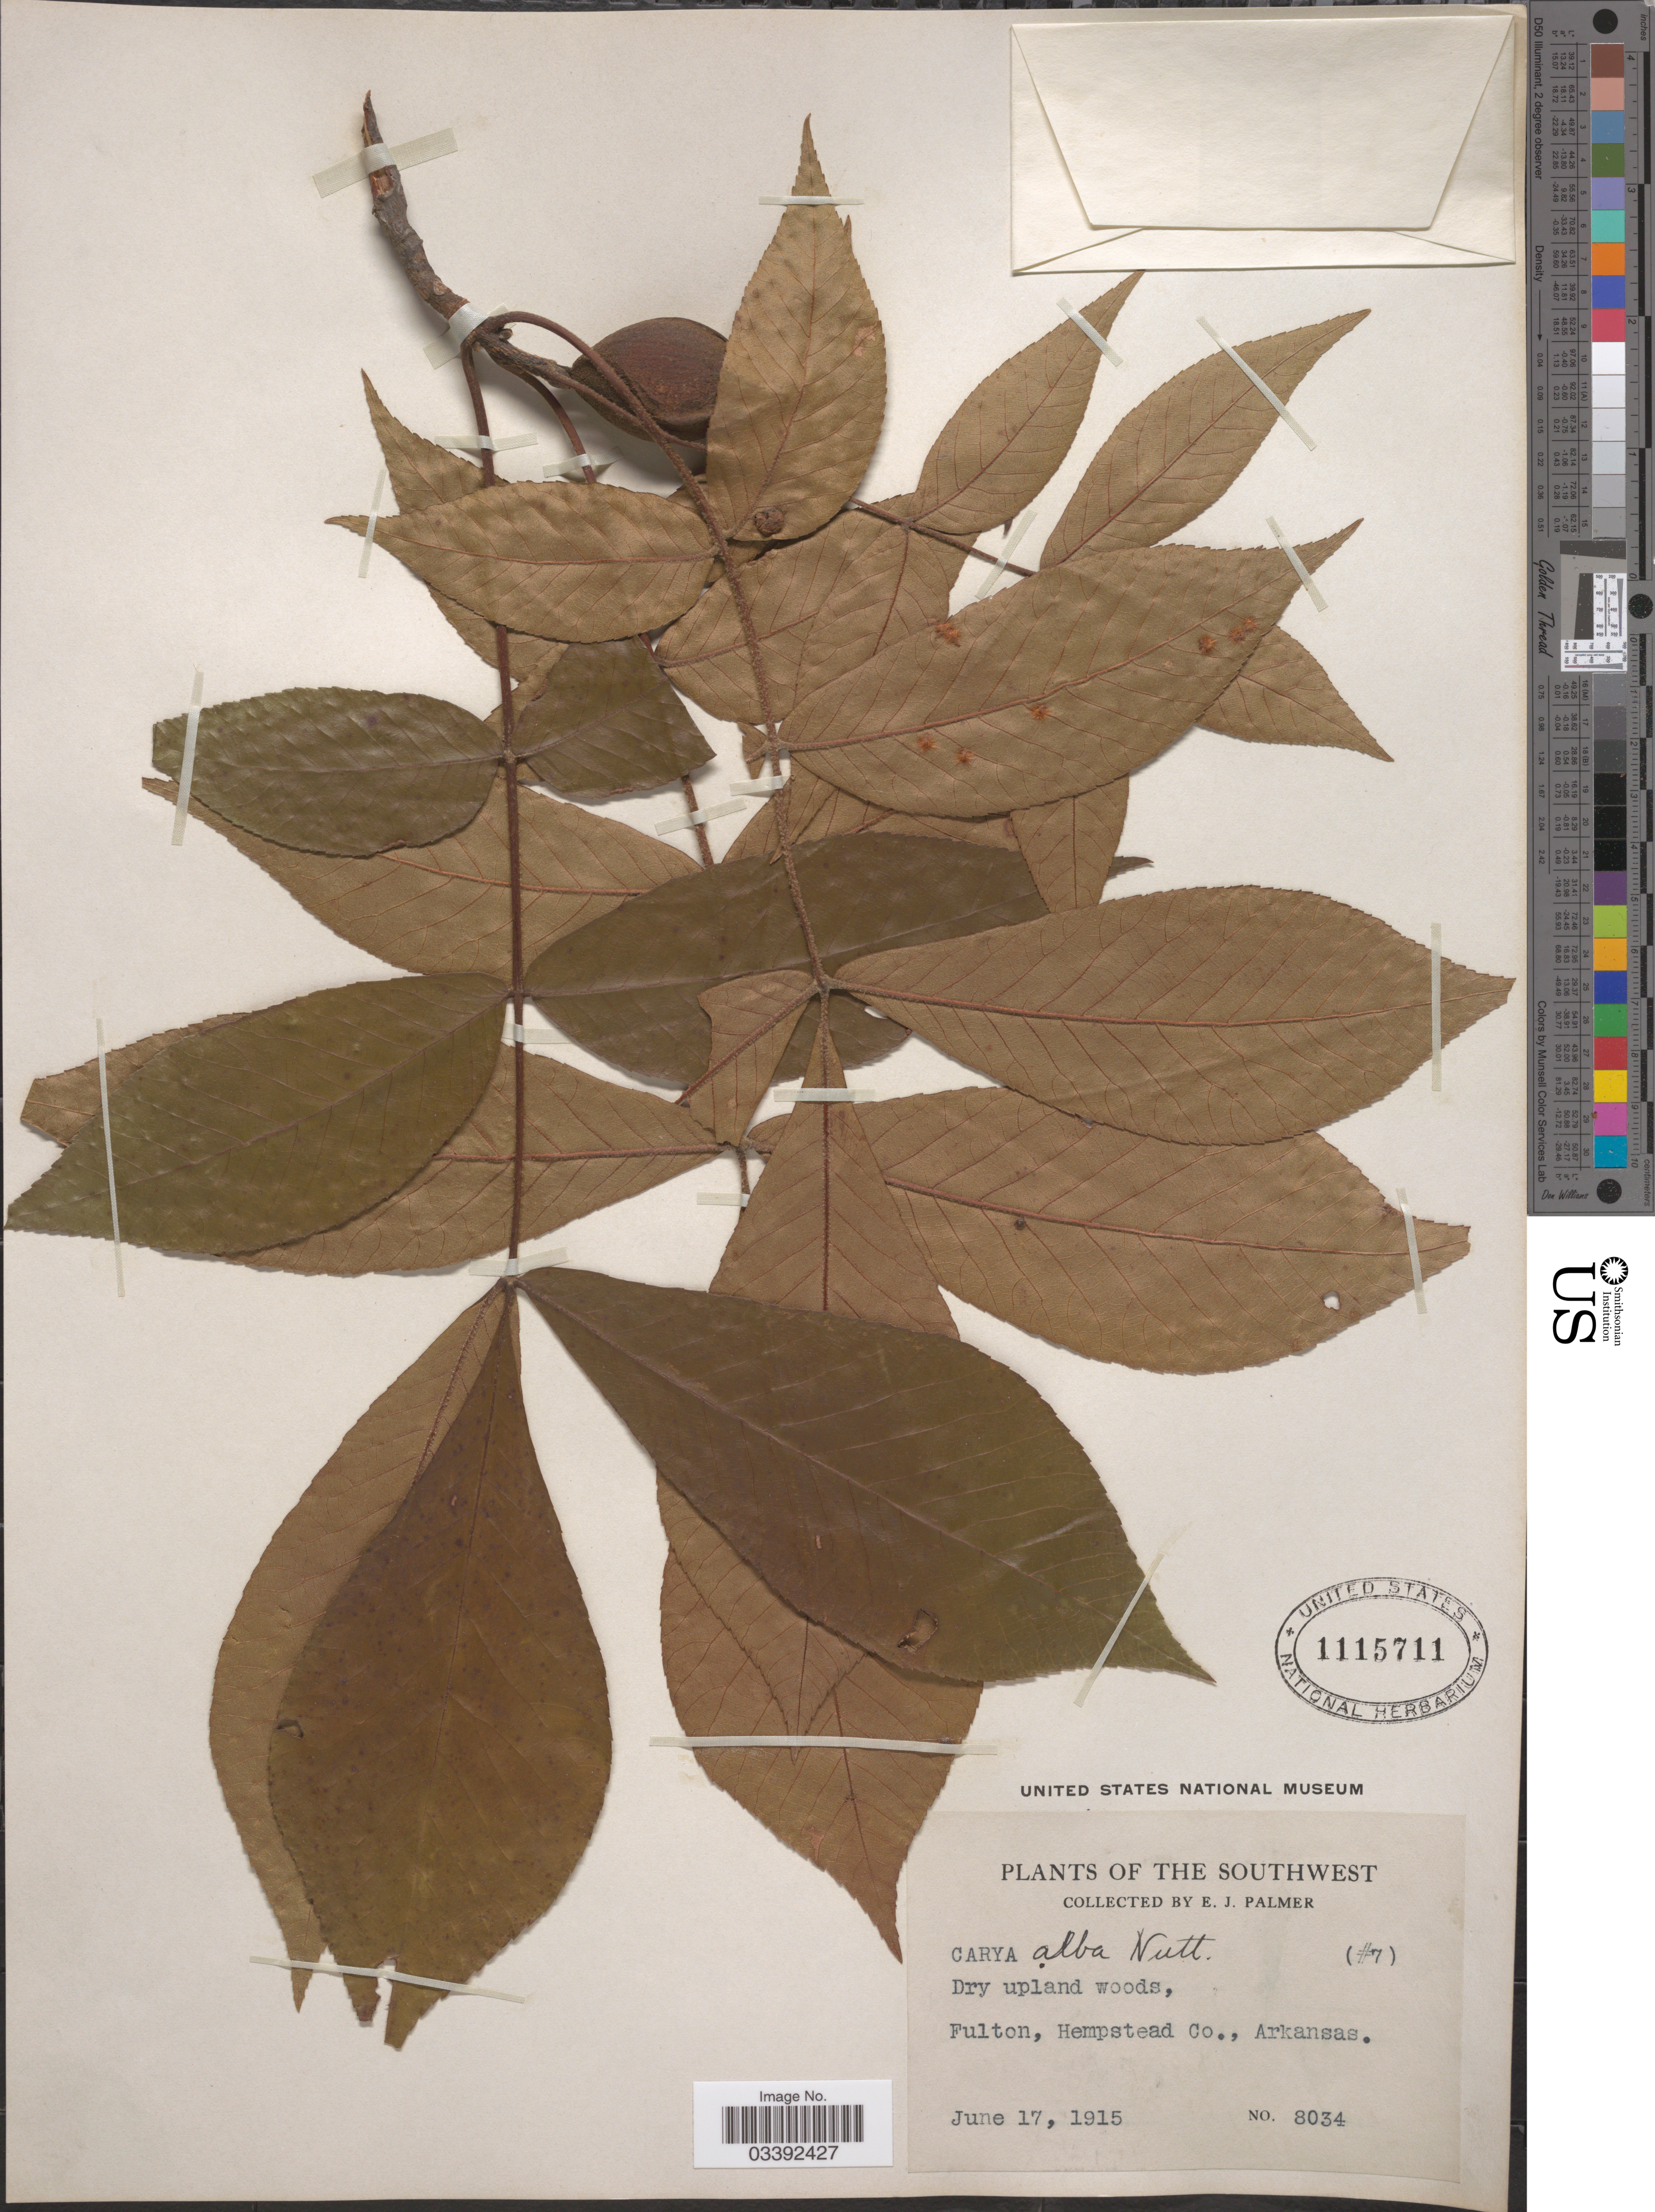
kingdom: Plantae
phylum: Tracheophyta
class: Magnoliopsida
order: Fagales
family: Juglandaceae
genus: Carya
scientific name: Carya tomentosa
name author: (Lam.) Nutt.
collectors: E. J. Palmer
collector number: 8034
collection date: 1915-06-17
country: United States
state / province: Arkansas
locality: The Southwest. Fulton, Hempstead Co.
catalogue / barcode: US 1115711